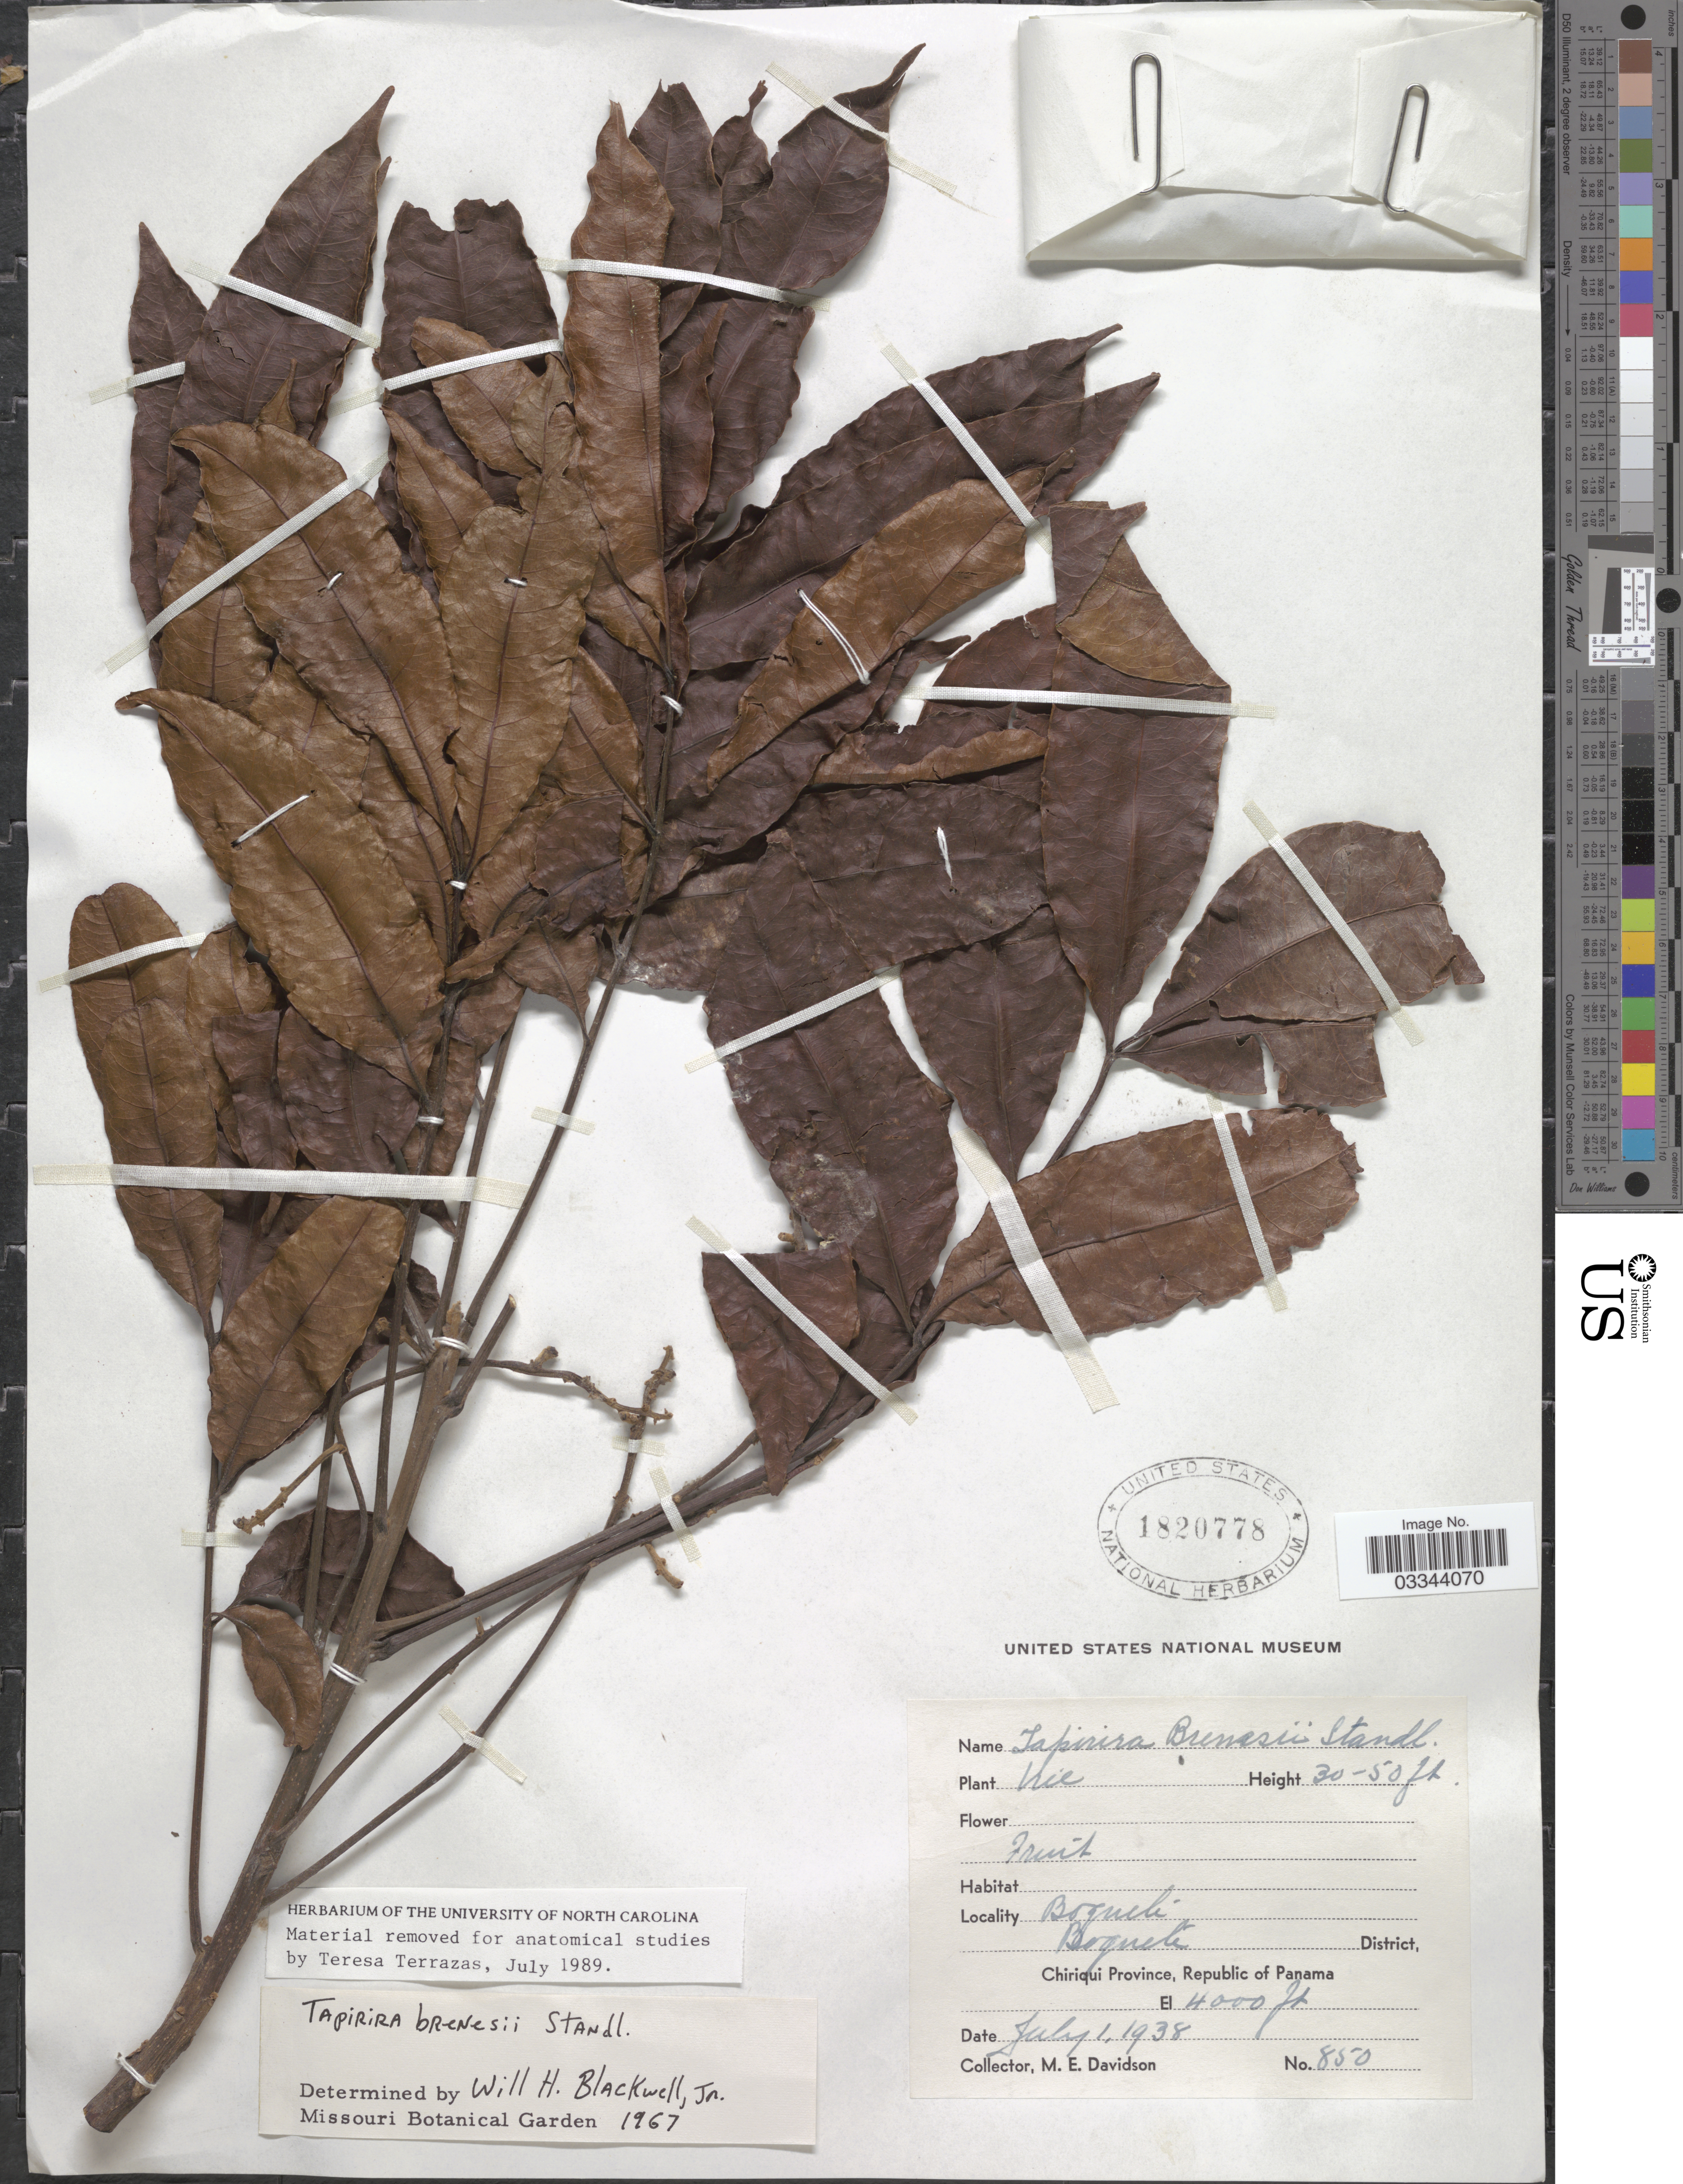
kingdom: Plantae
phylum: Tracheophyta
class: Magnoliopsida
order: Sapindales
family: Anacardiaceae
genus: Tapirira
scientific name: Tapirira mexicana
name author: Marchand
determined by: Mitchell, John D.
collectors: M. E. Davidson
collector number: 850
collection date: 1938-07-01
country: Panama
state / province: Chiriqui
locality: Boquete, Boquete District, Republic of Panama.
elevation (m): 1219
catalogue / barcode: US 1820778